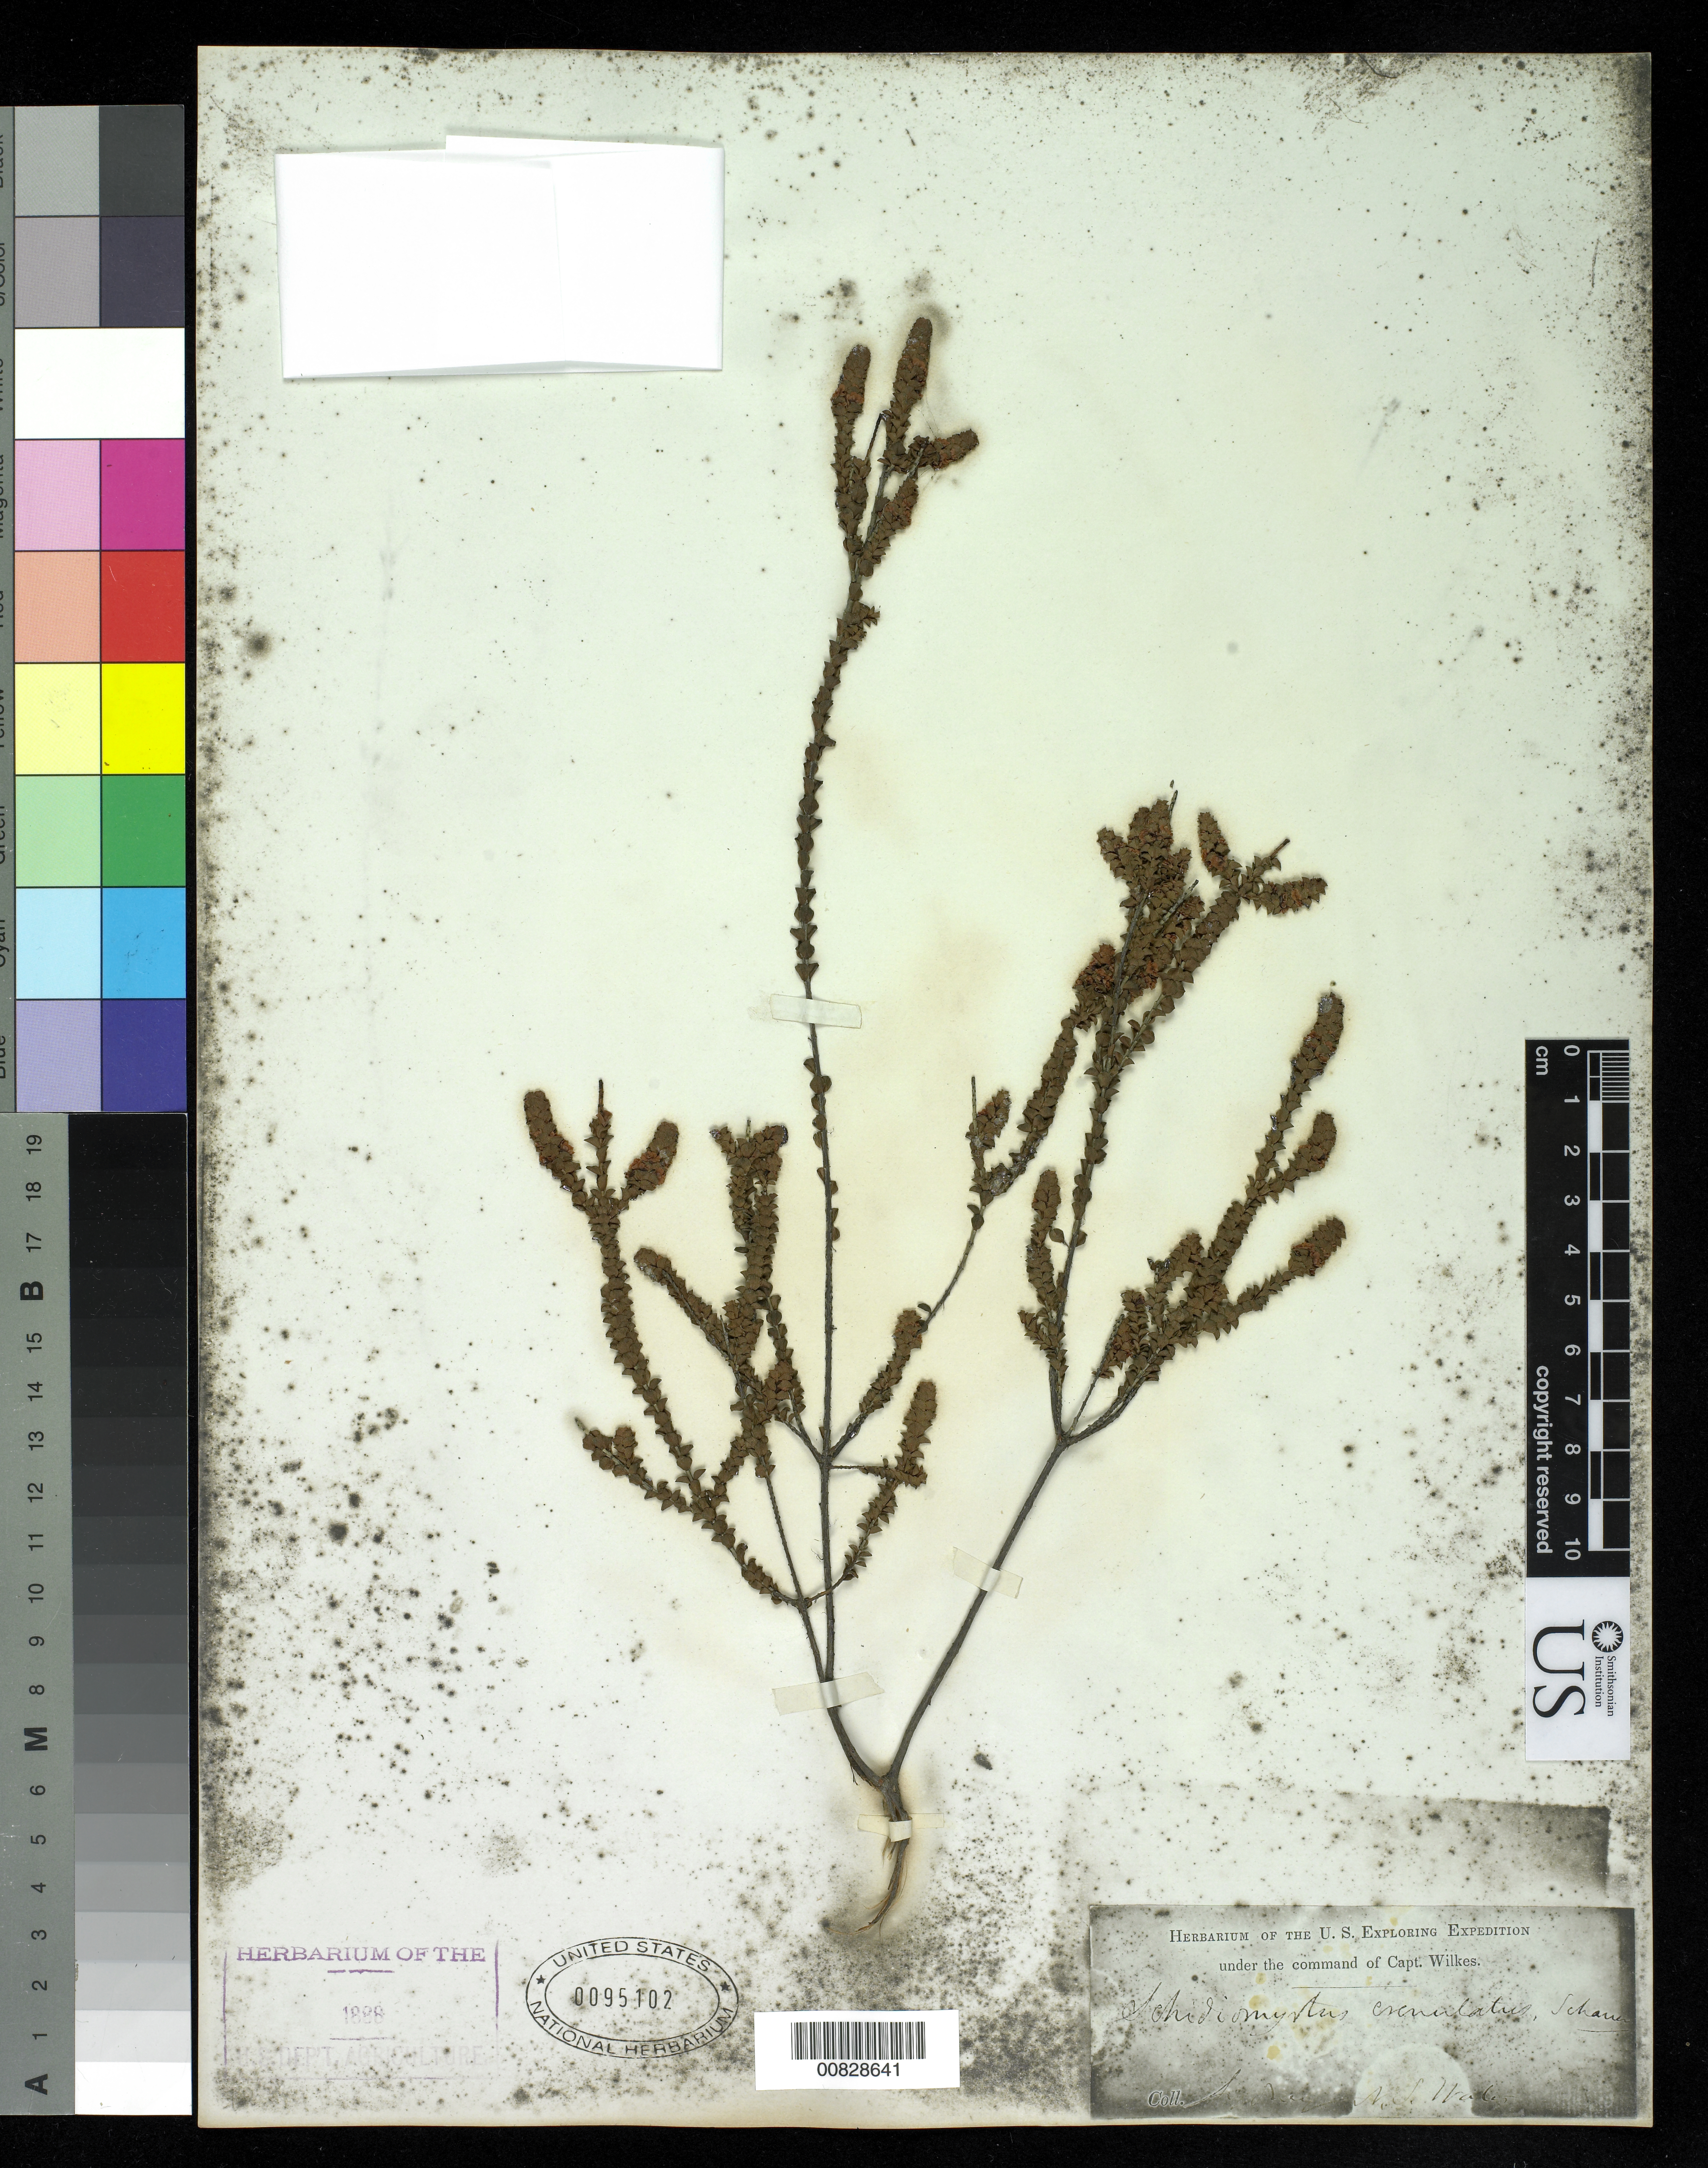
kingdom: Plantae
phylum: Tracheophyta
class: Magnoliopsida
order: Myrtales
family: Myrtaceae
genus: Baeckea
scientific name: Baeckea imbricata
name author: (Gaertn.) Druce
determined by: Strong, Mark T., (BOT), Smithsonian Institution - National Museum of Natural History (UNITED STATES)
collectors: Wilkes Explor. Exped.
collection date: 1838/1842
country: Australia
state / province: New South Wales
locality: Sydney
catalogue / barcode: US 95102